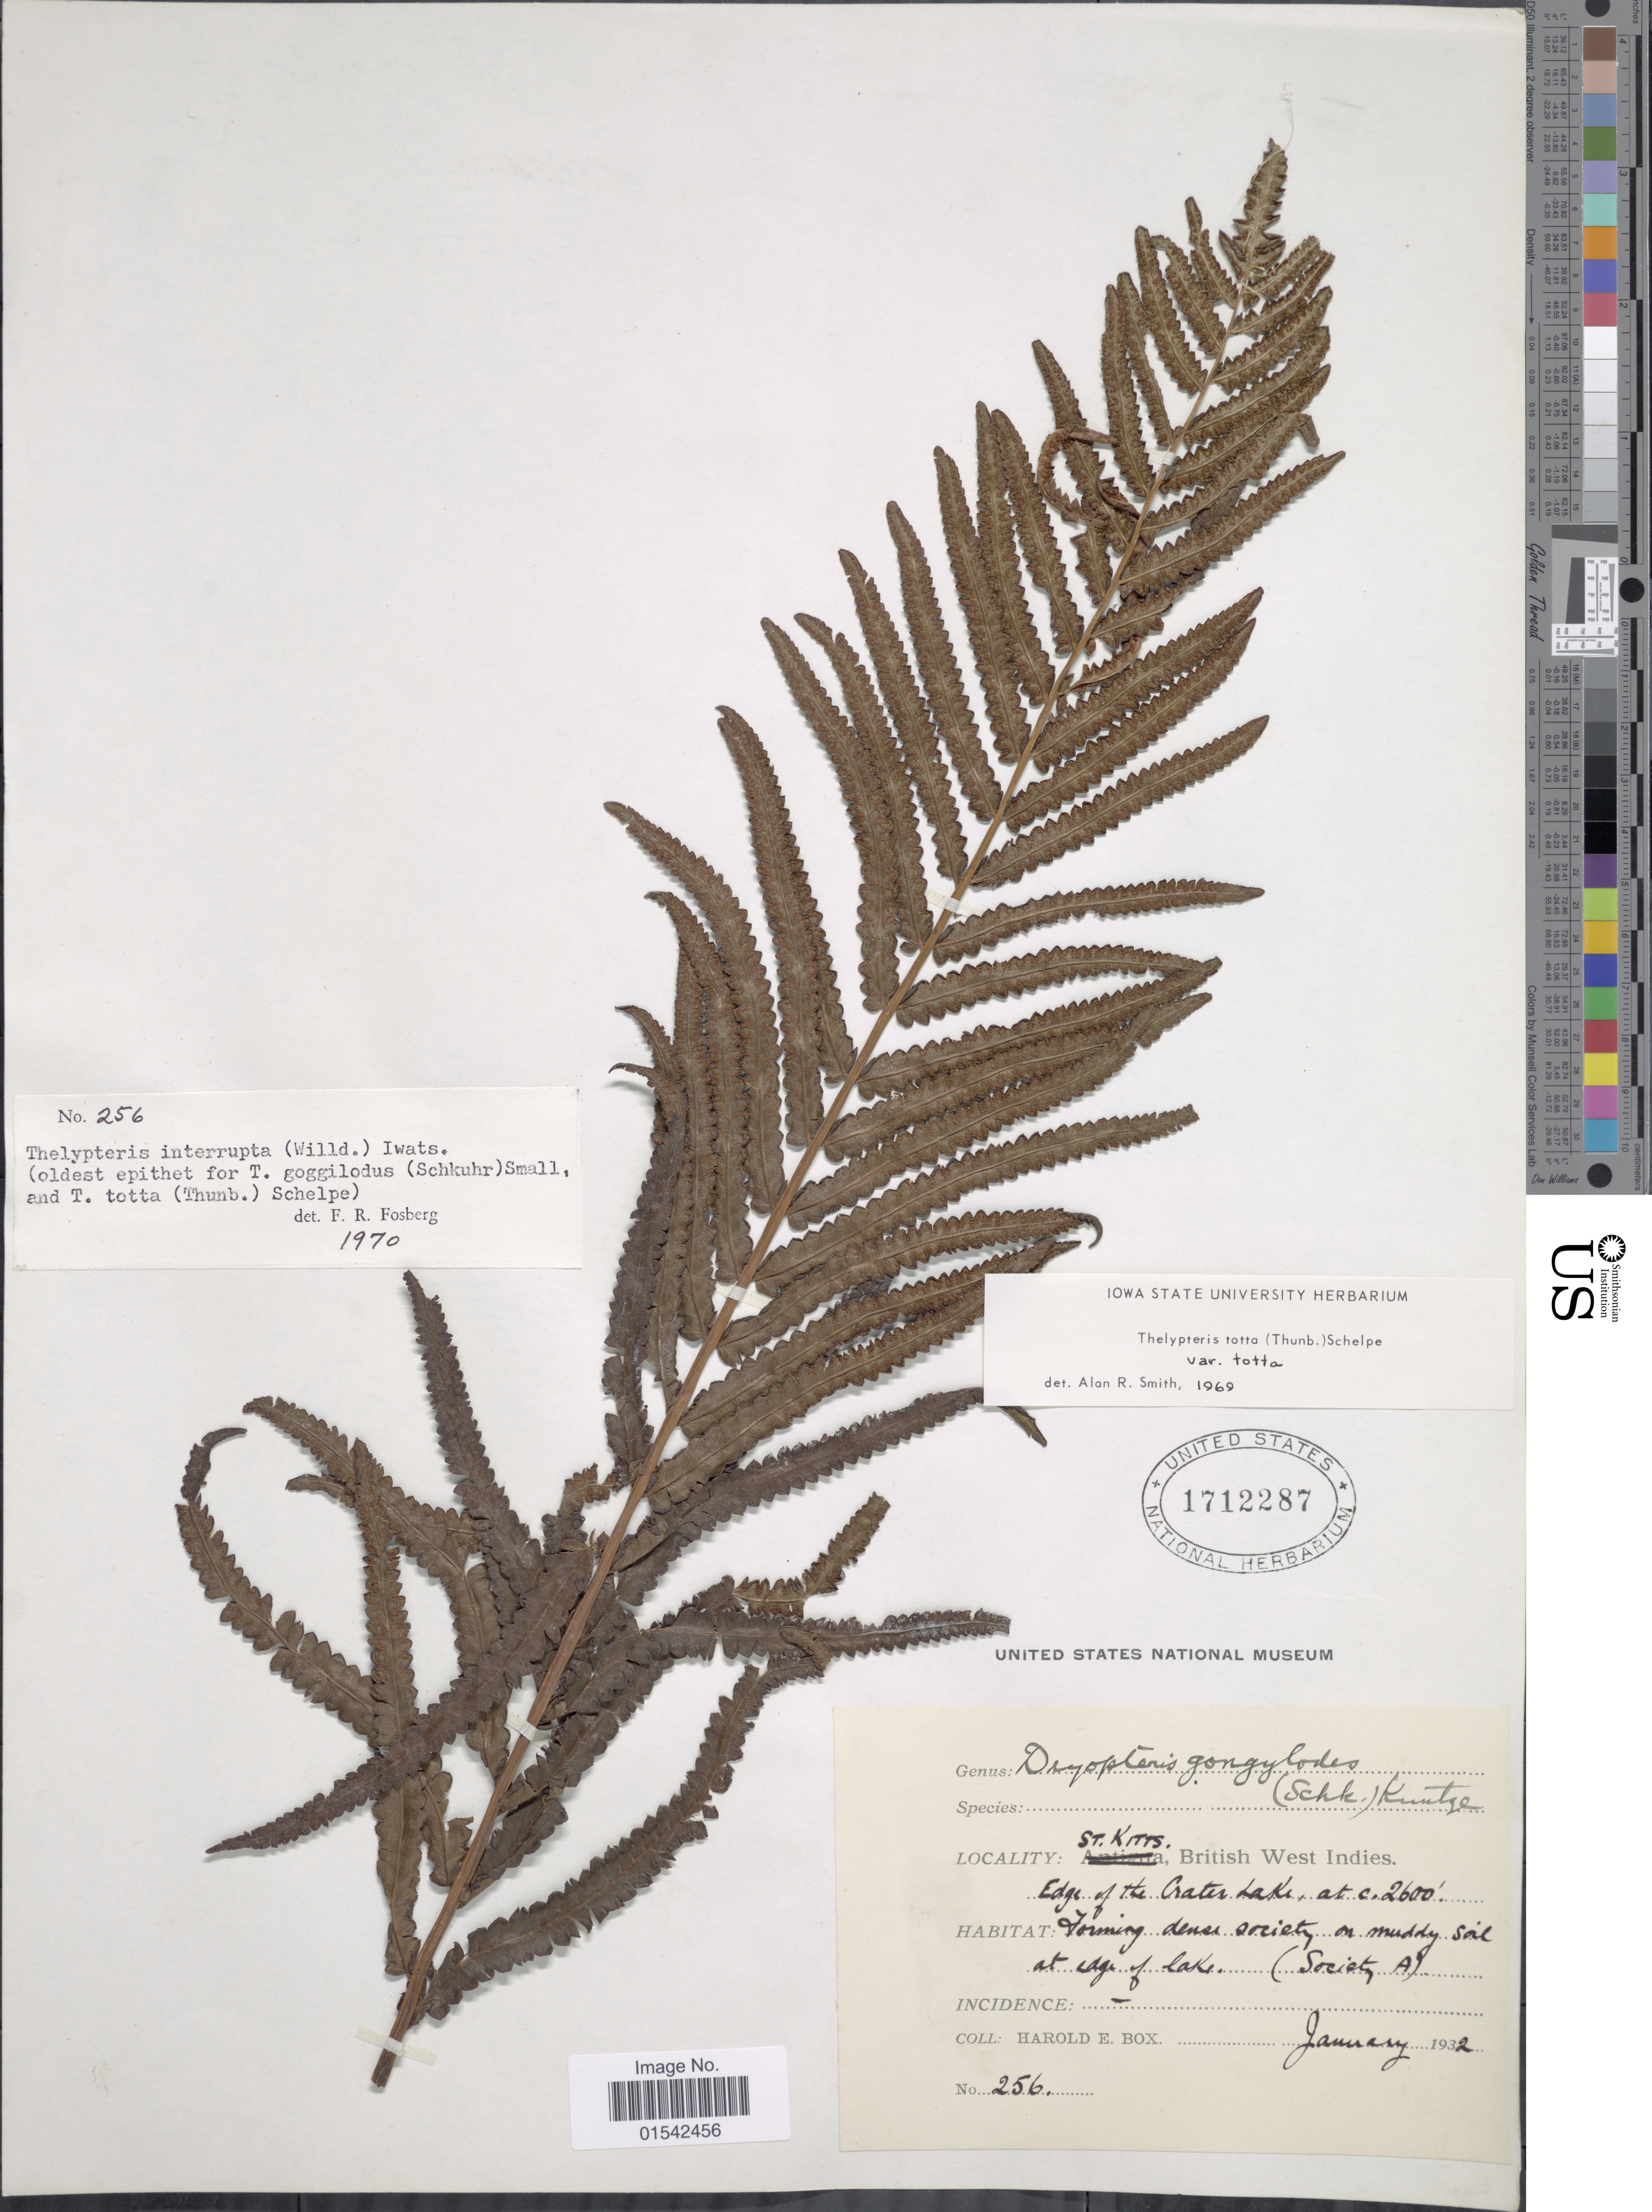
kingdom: Plantae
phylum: Tracheophyta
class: Polypodiopsida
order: Polypodiales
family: Thelypteridaceae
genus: Cyclosorus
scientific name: Cyclosorus interruptus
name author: (Willd.) H. Itô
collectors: H. E. Box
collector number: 256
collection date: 1932-01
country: St. Christopher-Nevis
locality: St. Kitts, British West Indies, Edge of the Crater Lake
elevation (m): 792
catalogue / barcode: US 1712287